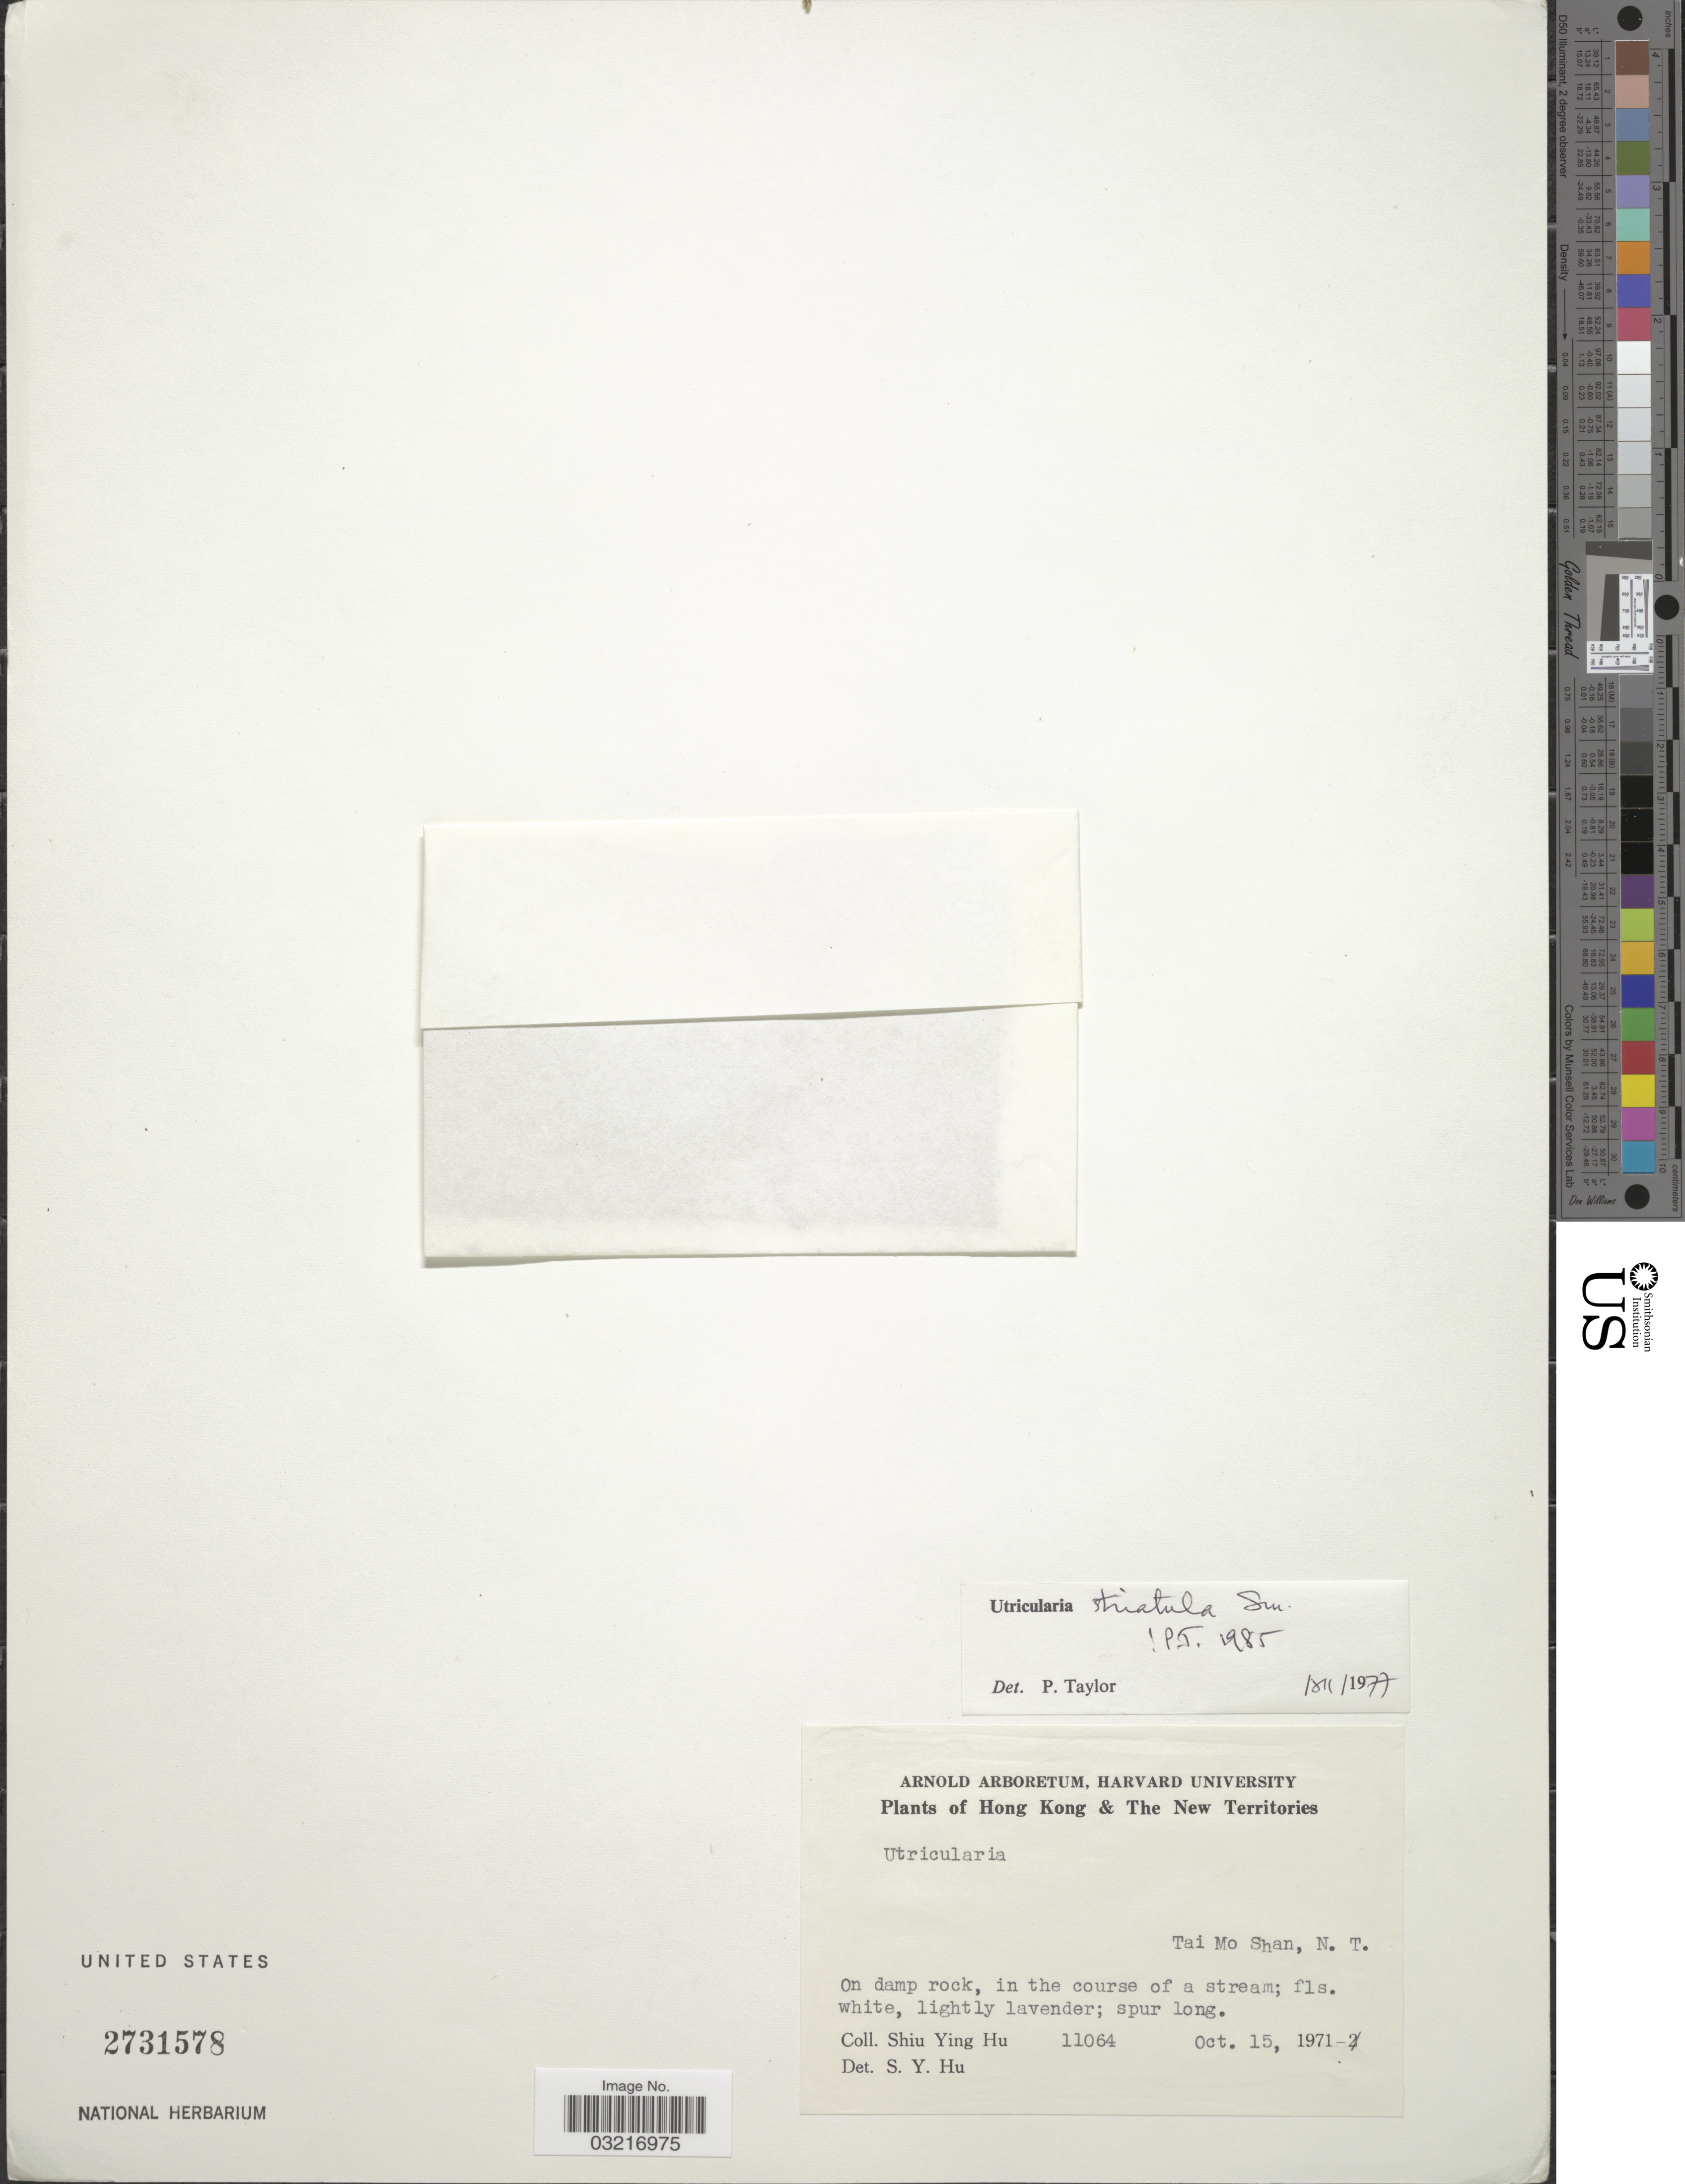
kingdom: Plantae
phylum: Tracheophyta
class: Magnoliopsida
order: Lamiales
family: Lentibulariaceae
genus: Utricularia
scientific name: Utricularia striatula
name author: Sm.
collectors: S. Y. Hu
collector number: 11064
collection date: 1971-10-15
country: China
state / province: Hong Kong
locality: Hong Kong & The New Territories, Tai Mo Shan, N.T.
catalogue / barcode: US 2731578